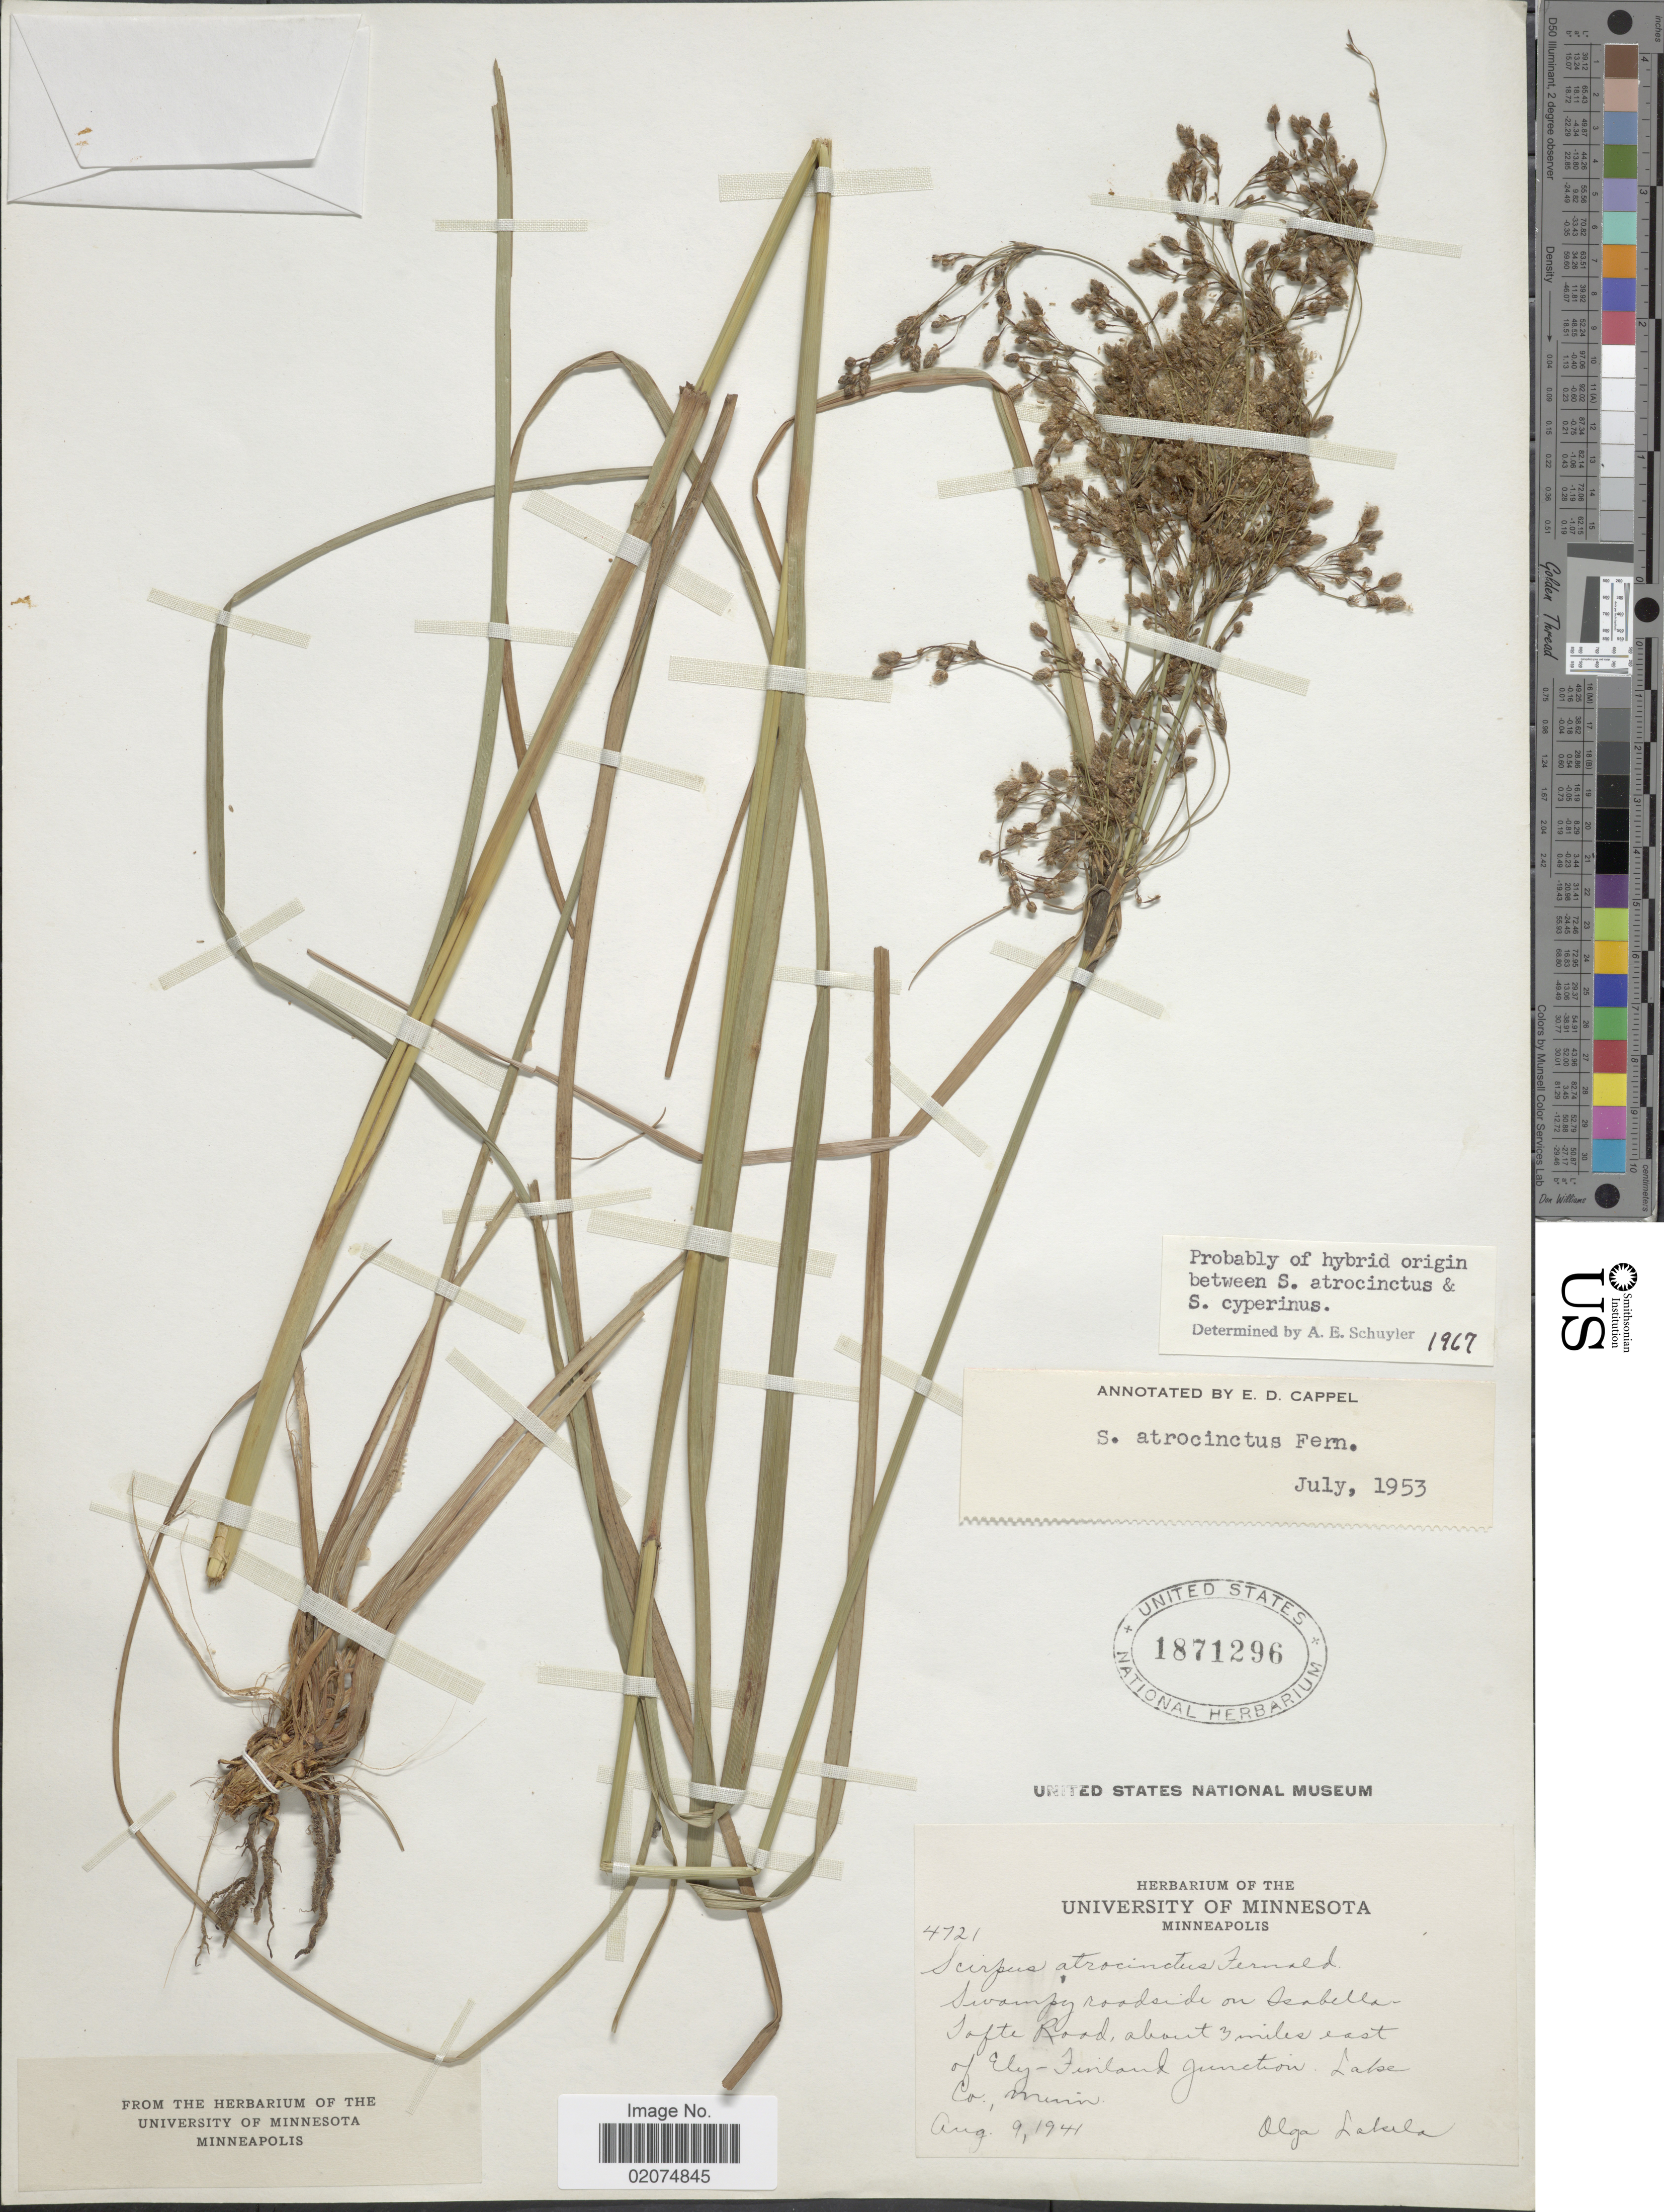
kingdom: Plantae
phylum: Tracheophyta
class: Liliopsida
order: Poales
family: Cyperaceae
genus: Scirpus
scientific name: Scirpus atrocinctus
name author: Fernald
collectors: O. K. Lakela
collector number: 4721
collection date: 1941-08-09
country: United States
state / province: Minnesota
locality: Isabella Softe Road, about 3 miles east of Ely-Finland Junction, Lake Co., Minn.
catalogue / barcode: US 1871296